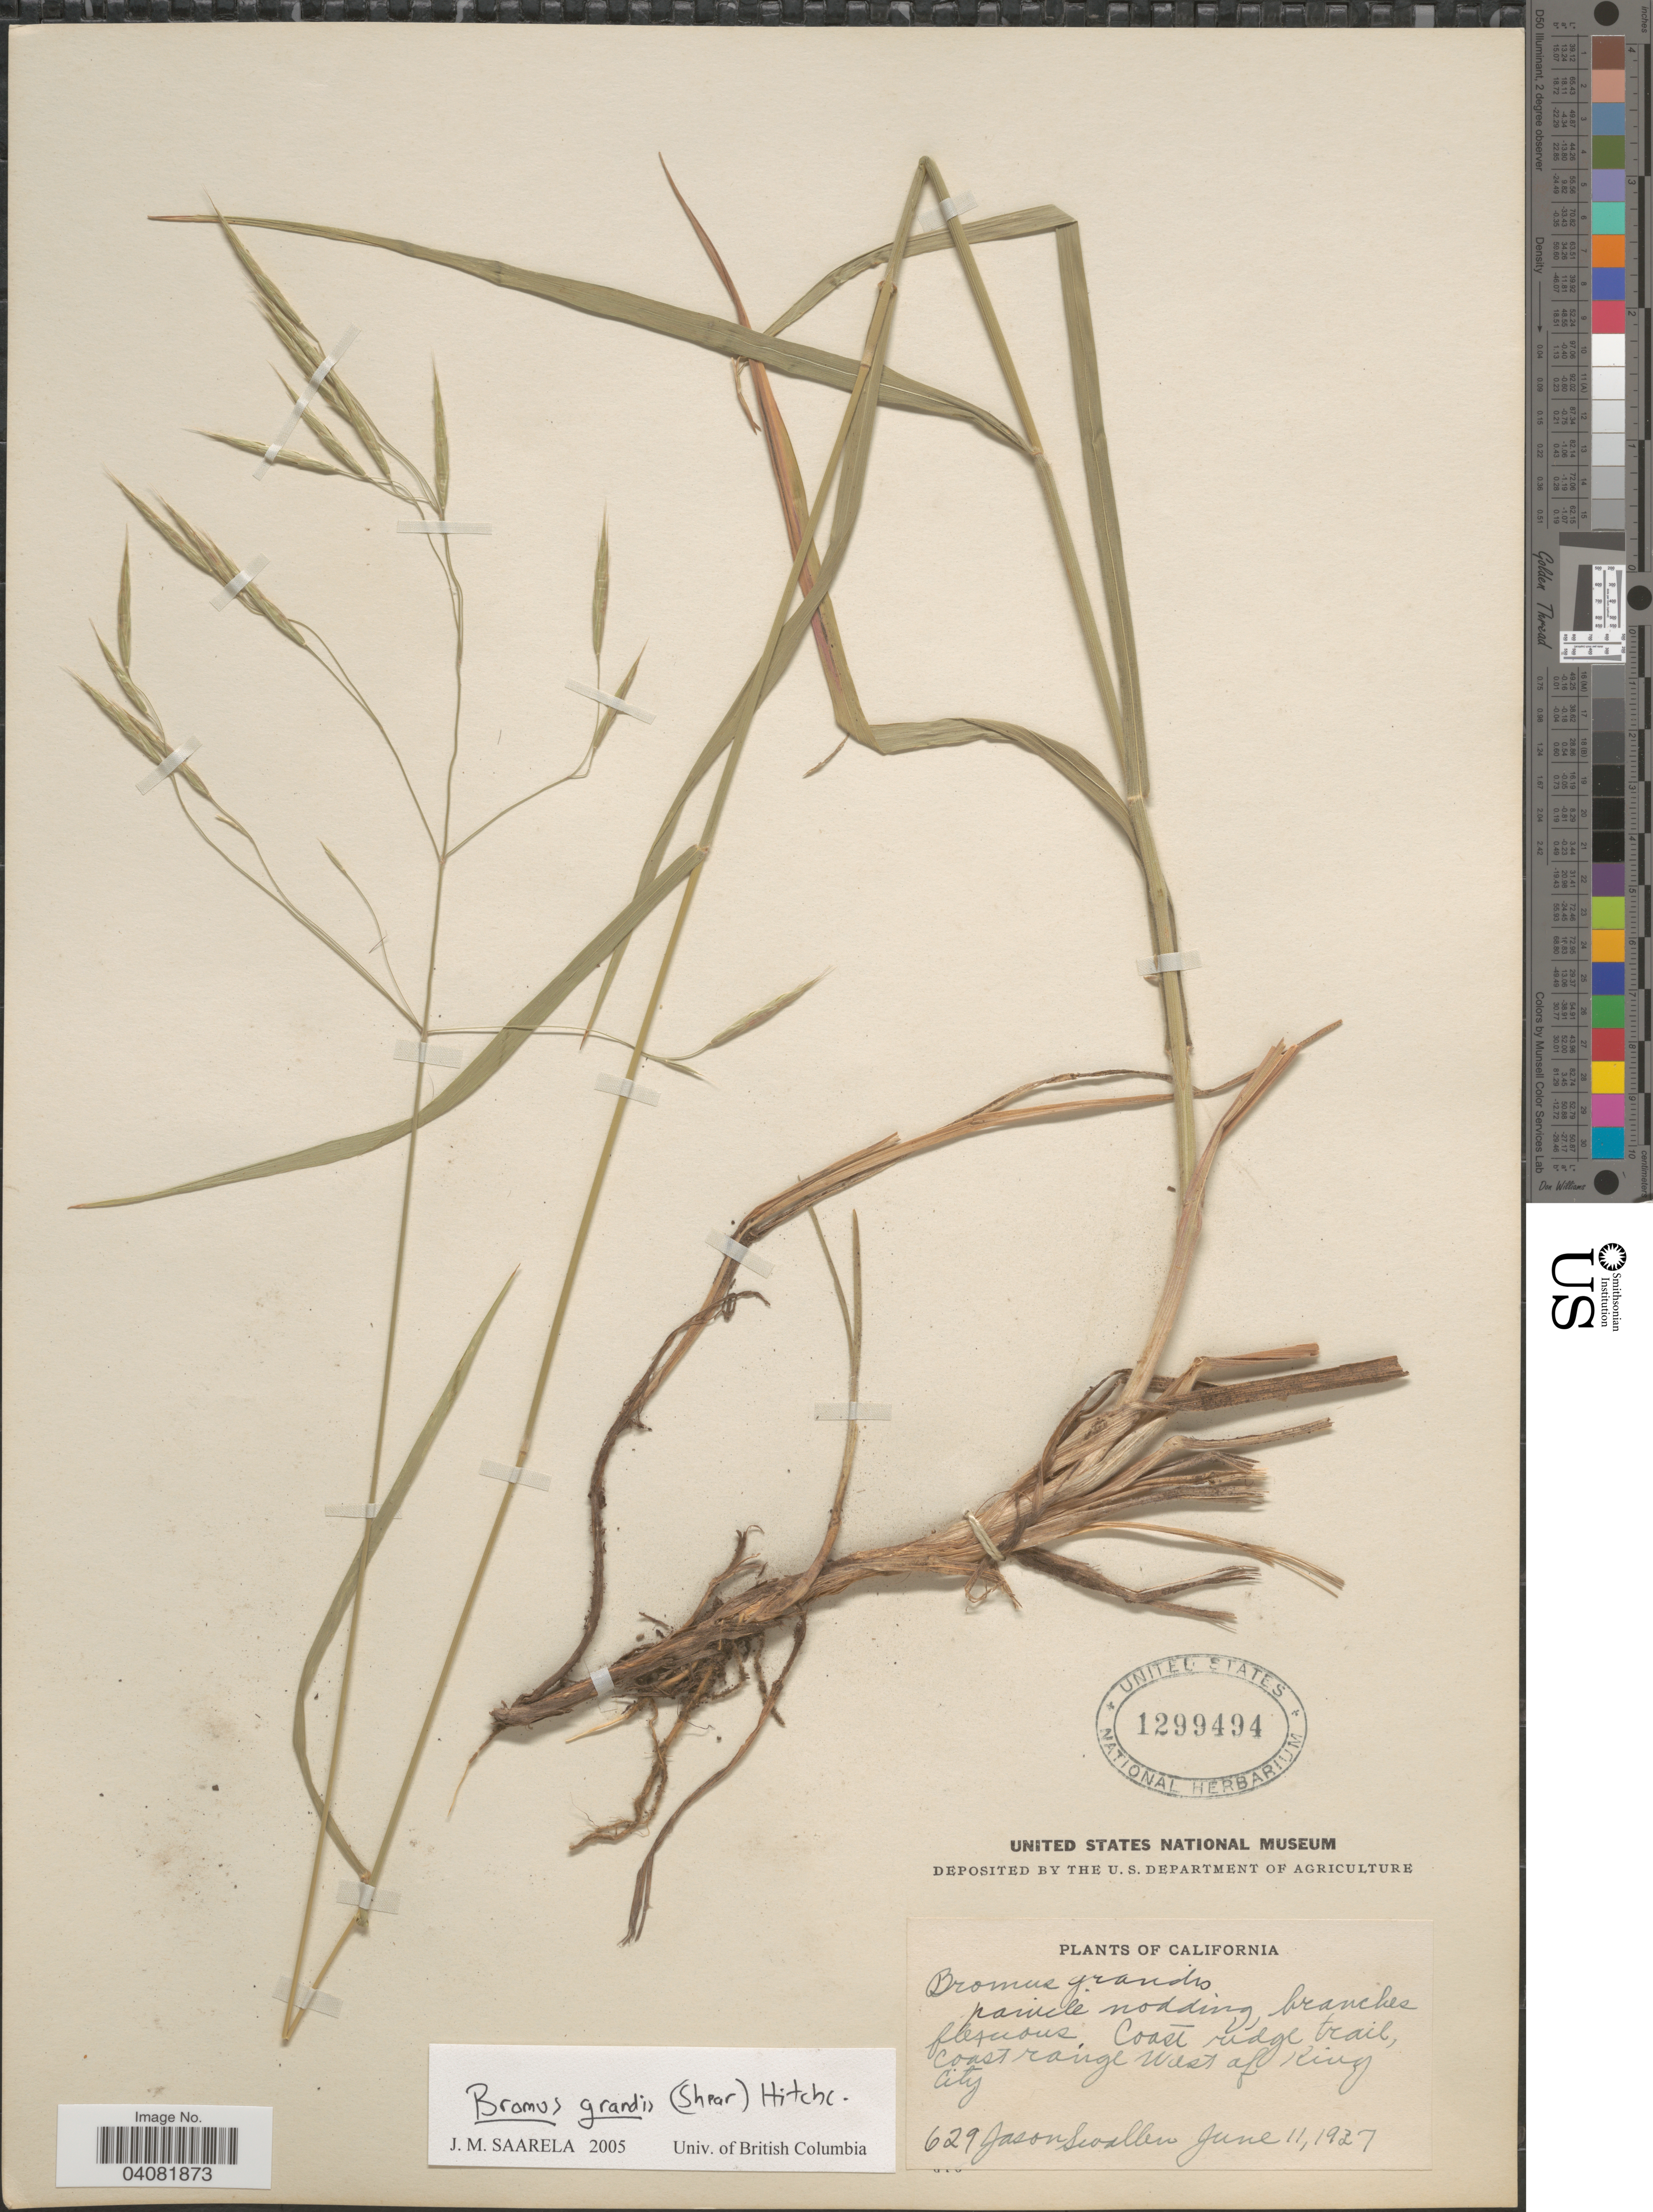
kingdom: Plantae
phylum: Tracheophyta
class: Liliopsida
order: Poales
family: Poaceae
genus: Bromus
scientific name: Bromus grandis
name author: (Shear) Hitchc.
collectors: J. R. Swallen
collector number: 629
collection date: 1927-06-11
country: United States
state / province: California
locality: Coast ridge trail, coast range West of King City.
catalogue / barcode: US 1299494